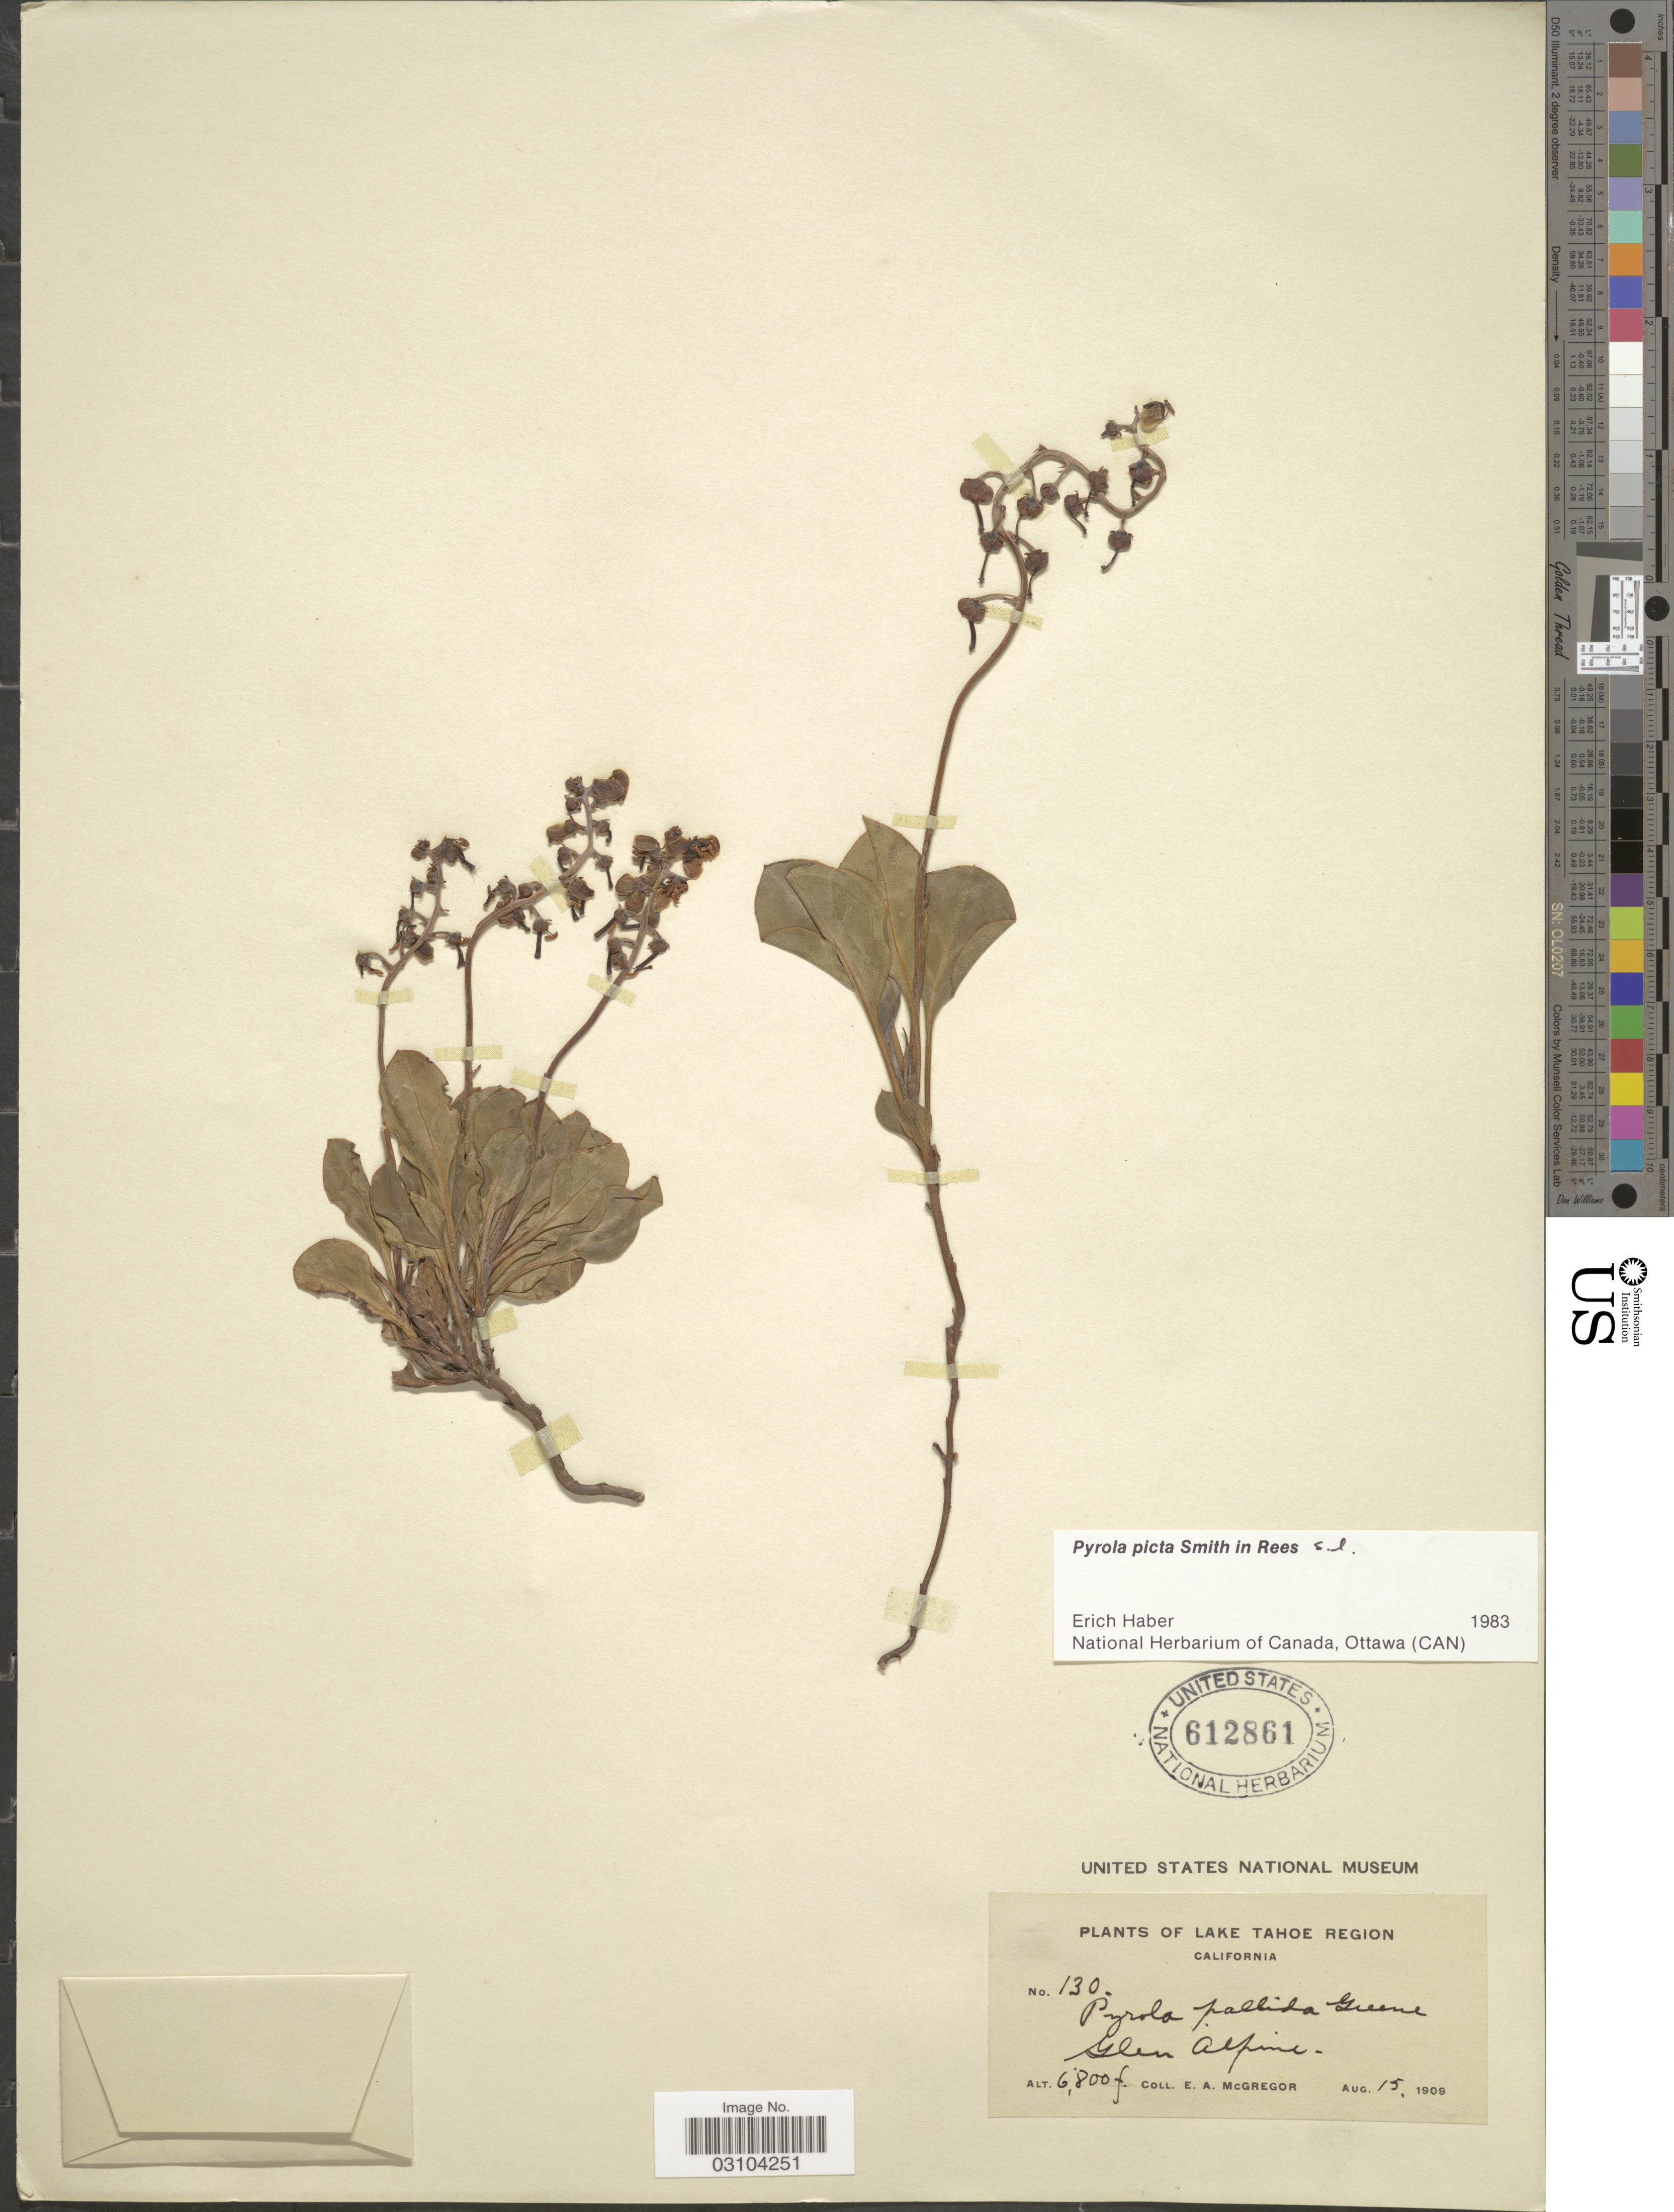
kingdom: Plantae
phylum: Tracheophyta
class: Magnoliopsida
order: Ericales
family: Ericaceae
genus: Pyrola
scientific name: Pyrola picta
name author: Sm. in Rees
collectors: E. A. McGregor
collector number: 130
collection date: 1909-08-15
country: United States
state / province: California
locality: Lake Tahoe Region. Glen Alpine.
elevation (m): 2073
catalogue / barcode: US 612861